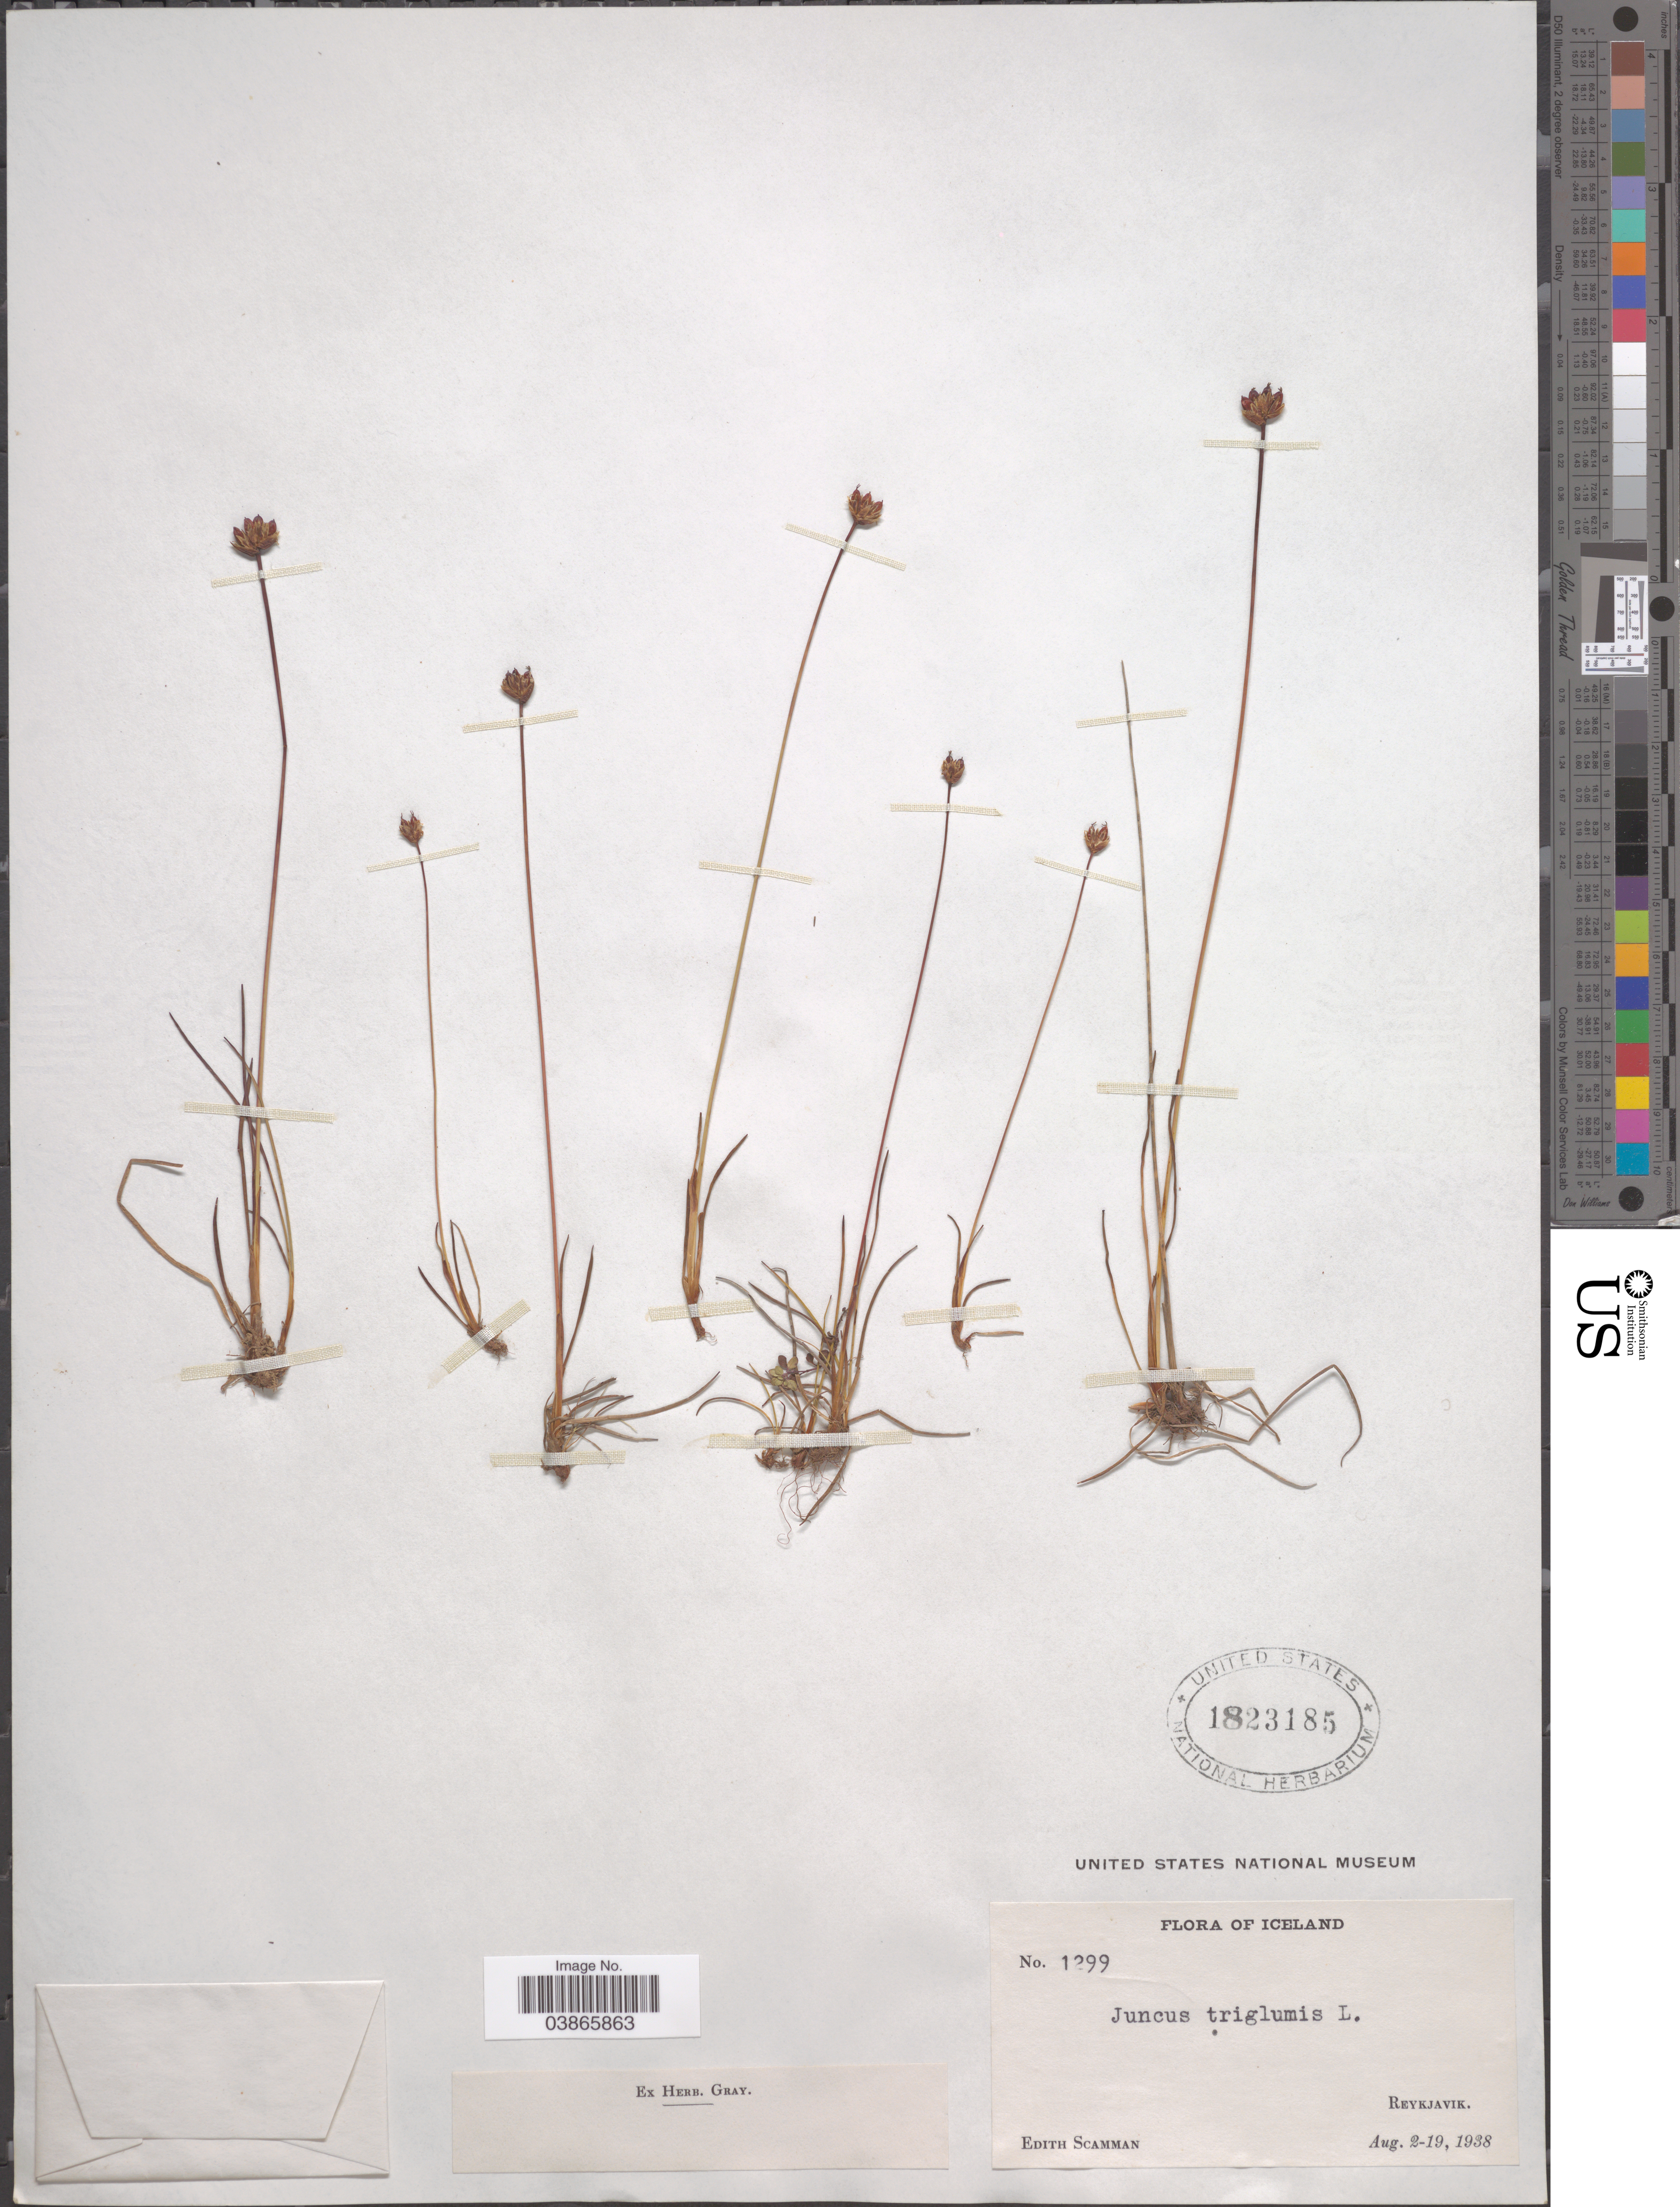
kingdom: Plantae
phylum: Tracheophyta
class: Liliopsida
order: Poales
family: Juncaceae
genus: Juncus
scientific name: Juncus triglumis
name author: L.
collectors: E. Scamman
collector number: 1299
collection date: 1938-08-02/1938-08-19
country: Iceland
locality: Reykjavik.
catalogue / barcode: US 1823185